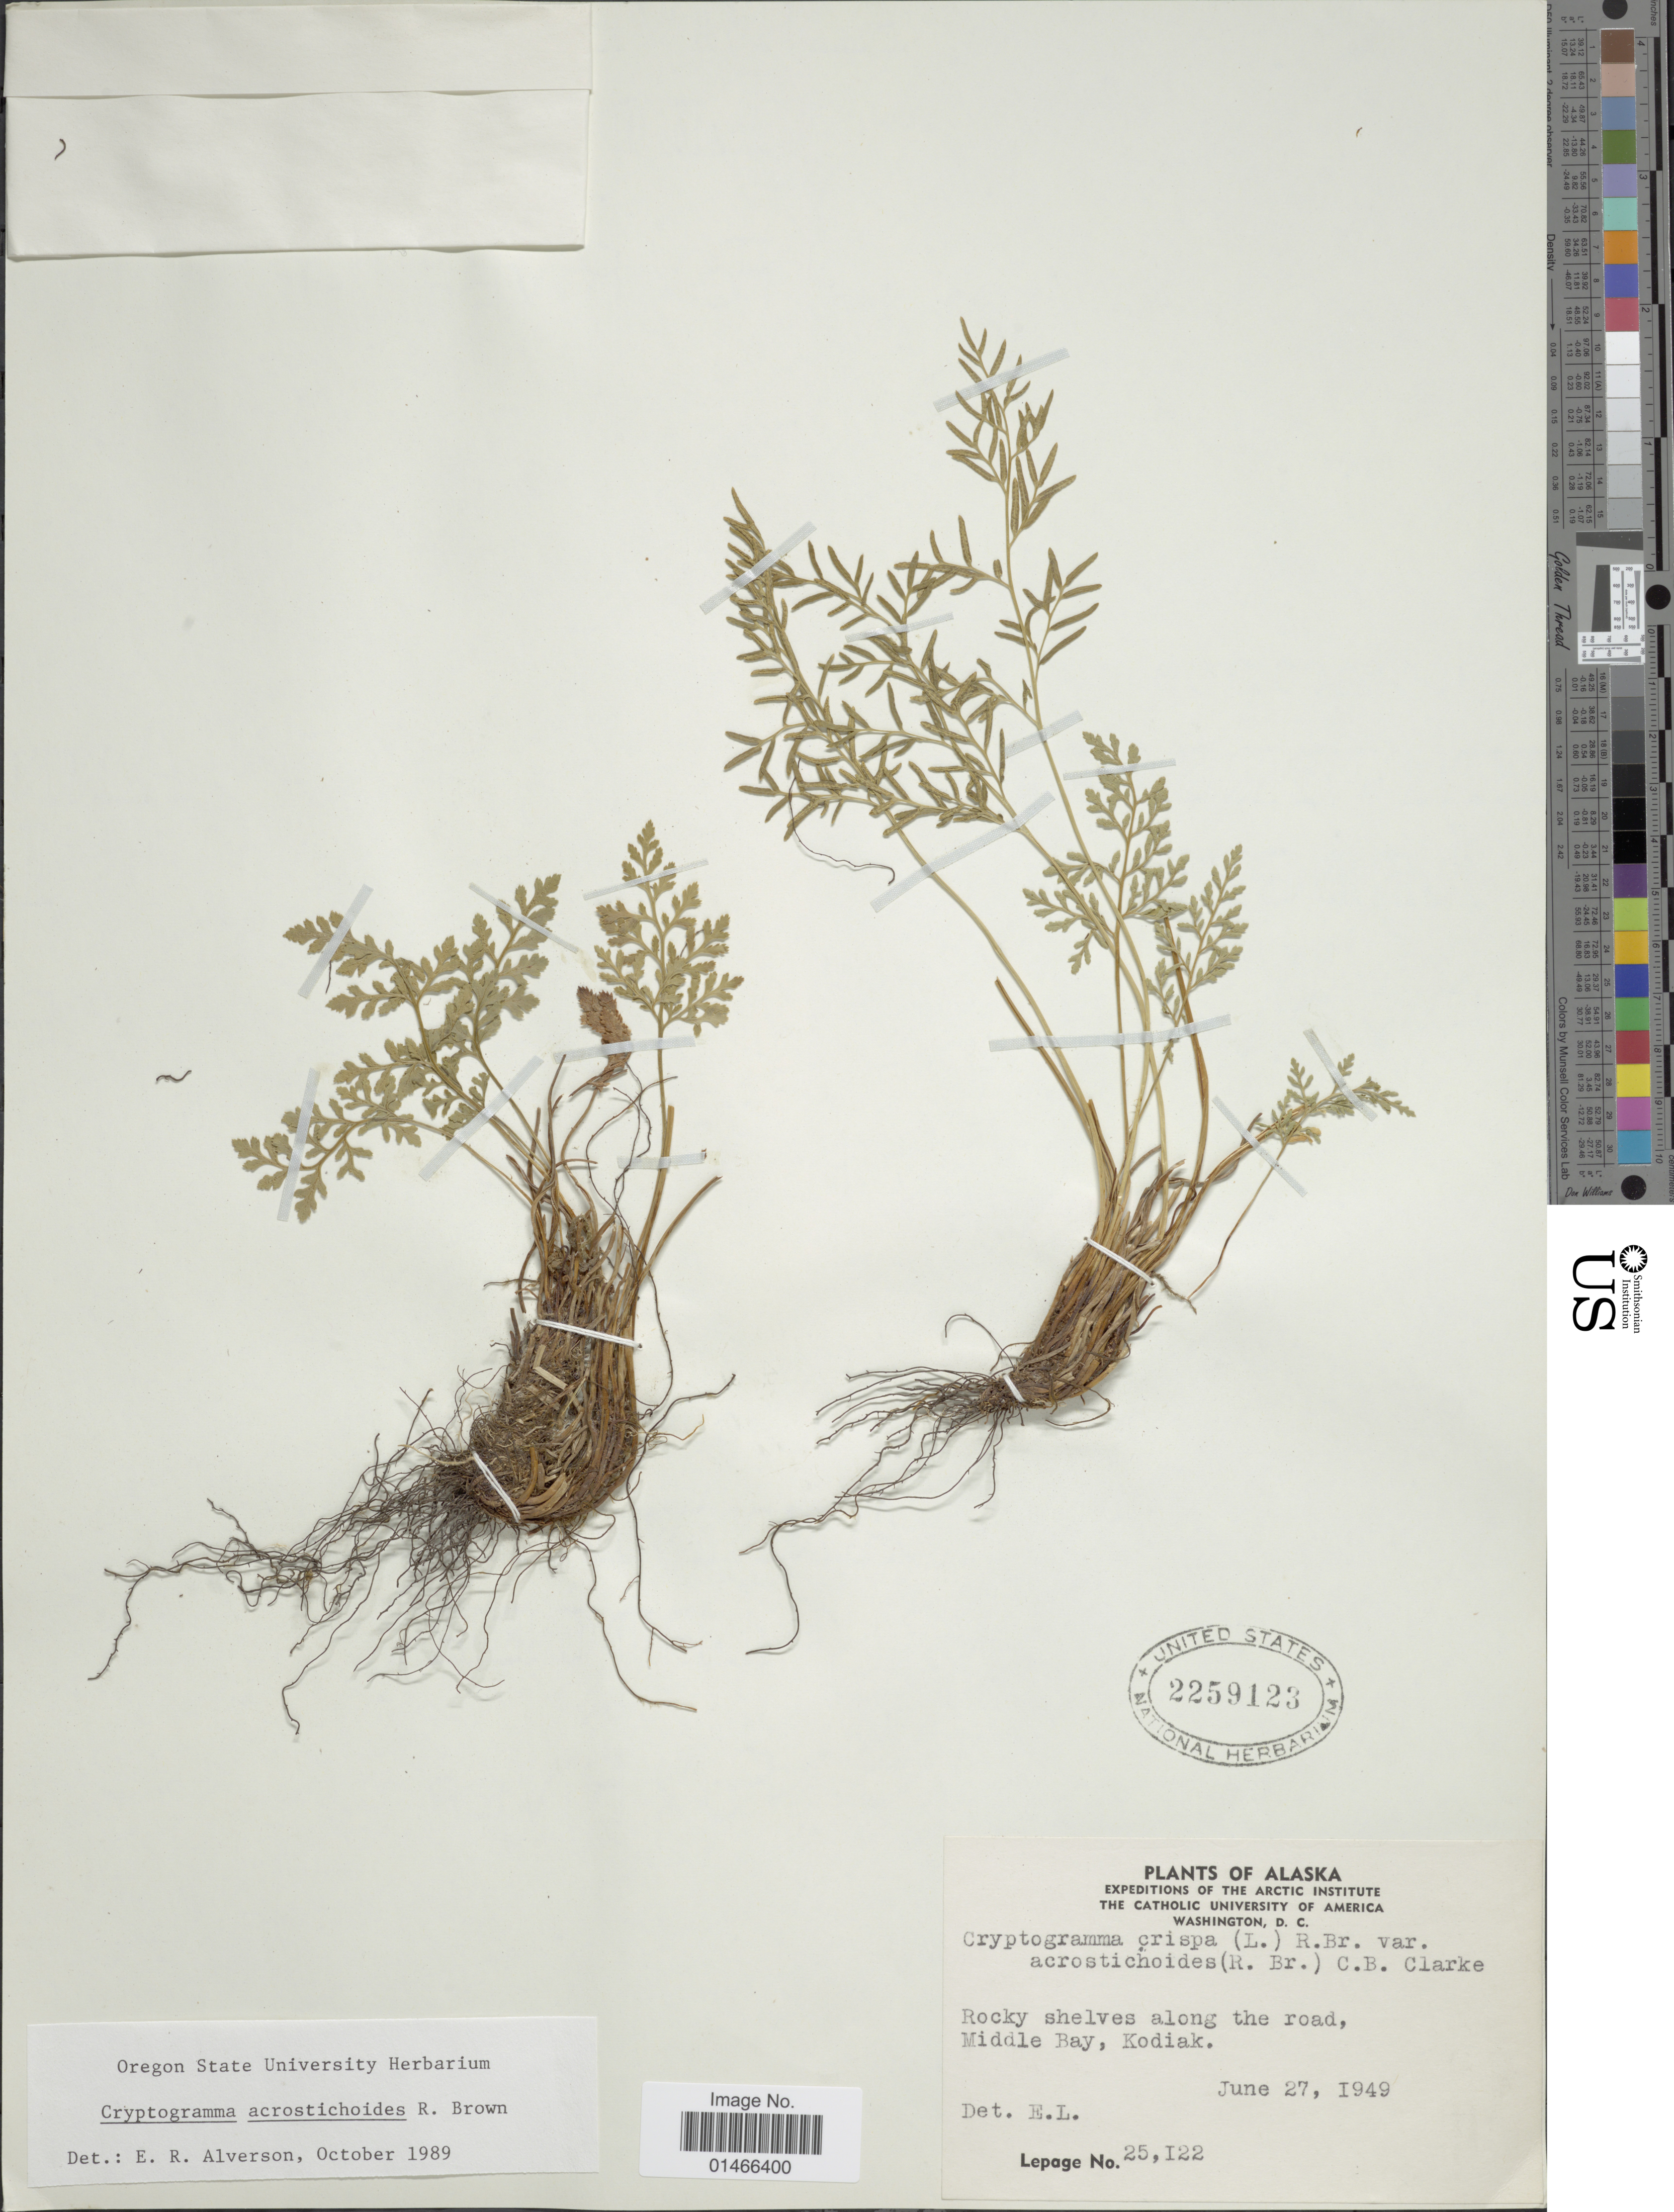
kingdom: Plantae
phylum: Tracheophyta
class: Polypodiopsida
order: Polypodiales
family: Pteridaceae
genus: Cryptogramma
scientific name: Cryptogramma acrostichoides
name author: R. Br.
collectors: -. LePage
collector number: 25122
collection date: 1949-06-27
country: United States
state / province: Alaska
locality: Rocky shelves along the road, Middle Bay, Kodiak.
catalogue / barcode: US 2259123